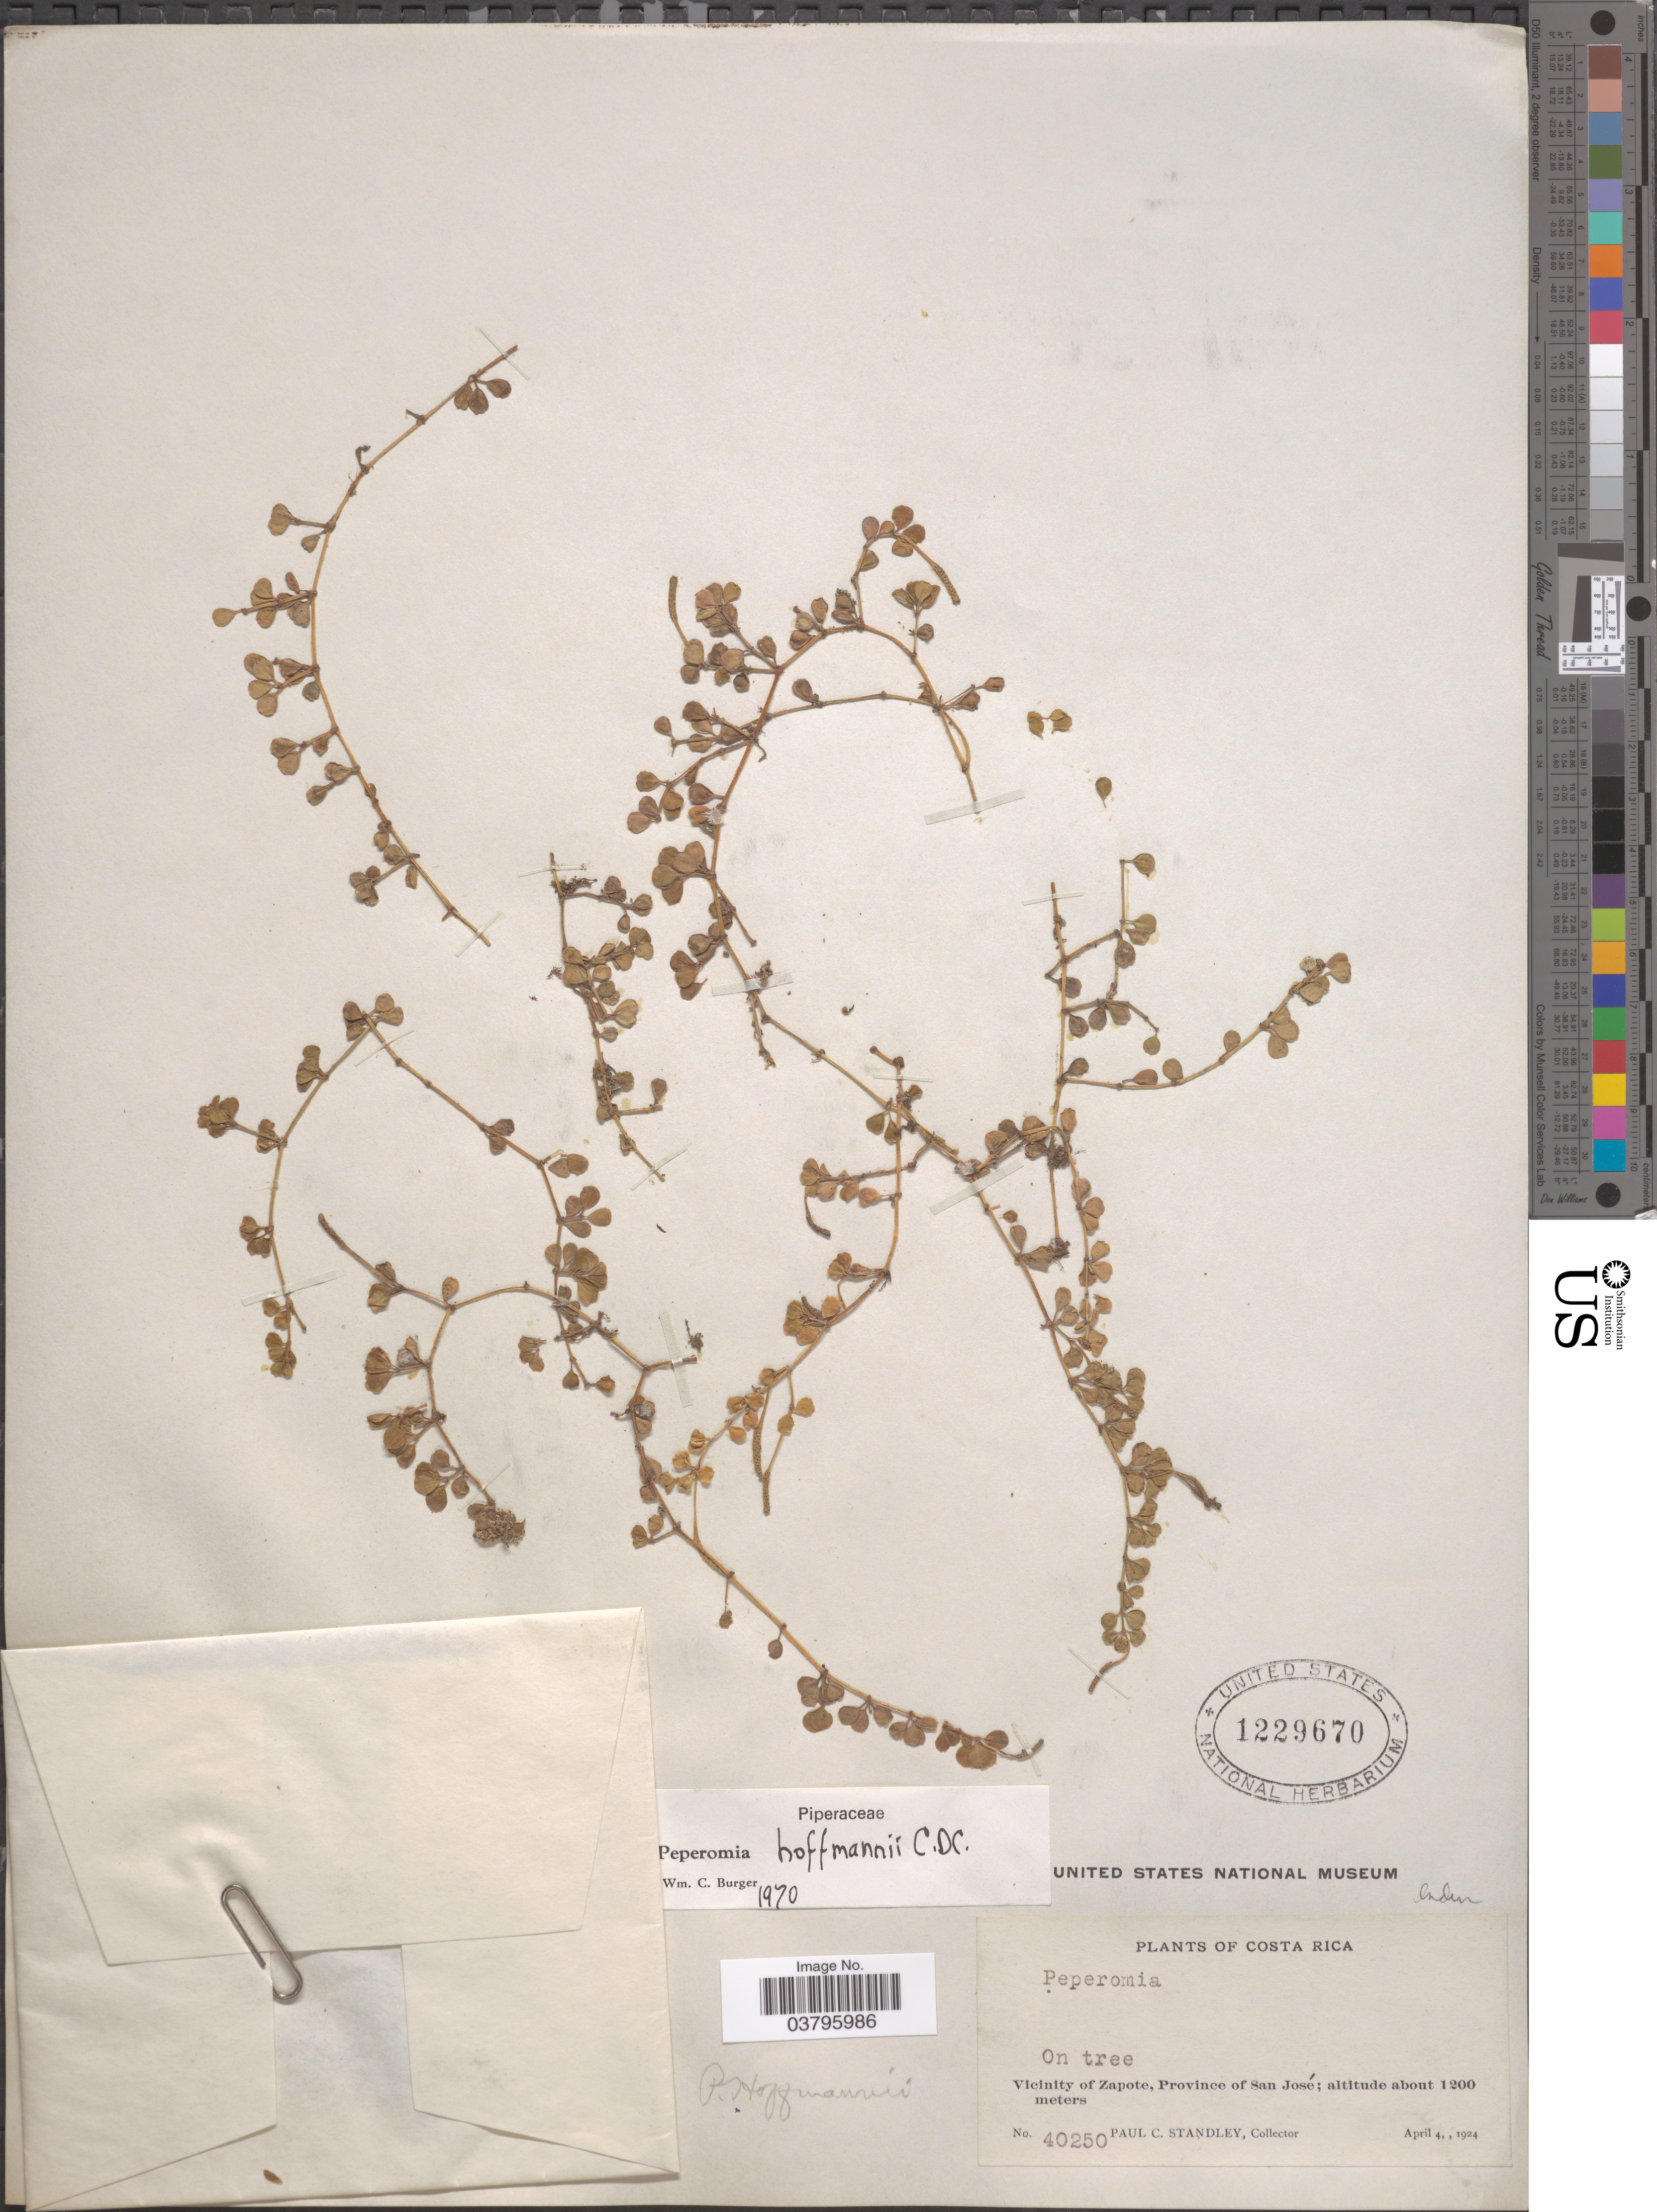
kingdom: Plantae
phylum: Tracheophyta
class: Magnoliopsida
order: Piperales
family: Piperaceae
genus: Peperomia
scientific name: Peperomia hoffmannii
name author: C. DC.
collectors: P. C. Standley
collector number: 40250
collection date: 1924-04-04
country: Costa Rica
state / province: San José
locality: Vicinity of Zapote.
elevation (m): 1200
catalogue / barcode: US 1229670